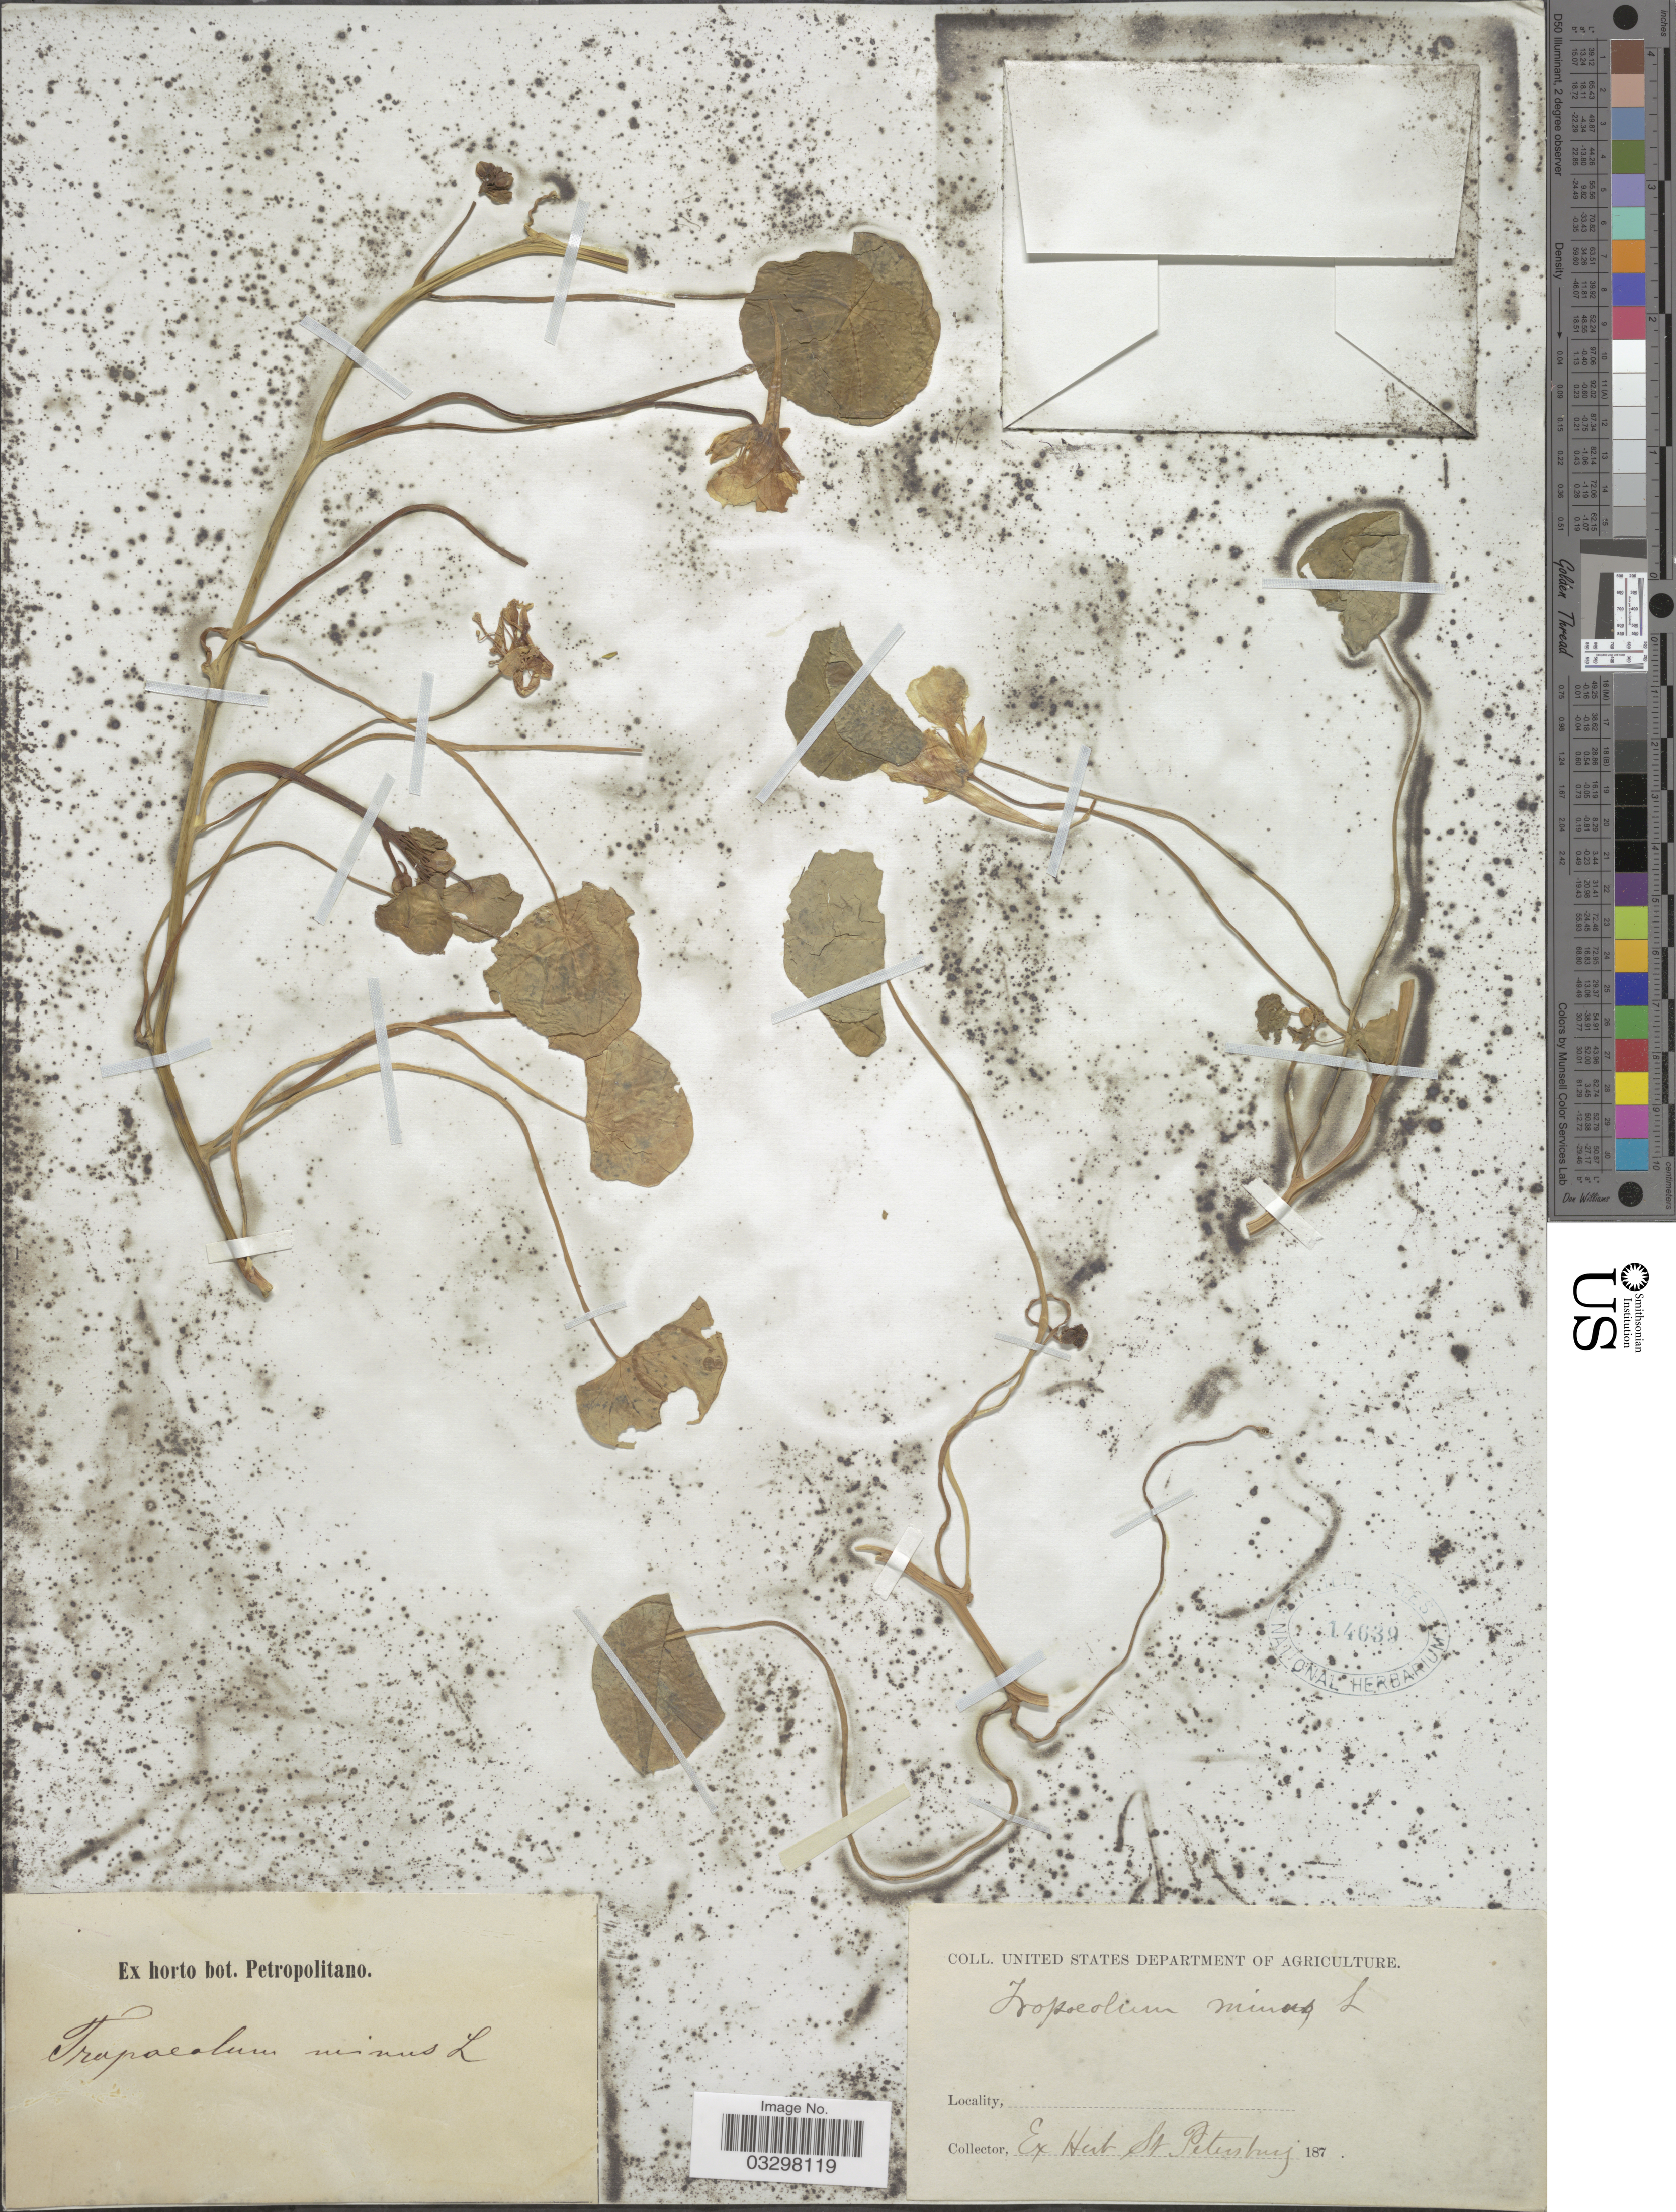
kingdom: Plantae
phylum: Tracheophyta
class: Magnoliopsida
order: Brassicales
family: Tropaeolaceae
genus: Tropaeolum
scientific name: Tropaeolum minus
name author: L.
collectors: Ex herb. St. Petersburg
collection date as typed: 187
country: United States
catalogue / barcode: US 14639